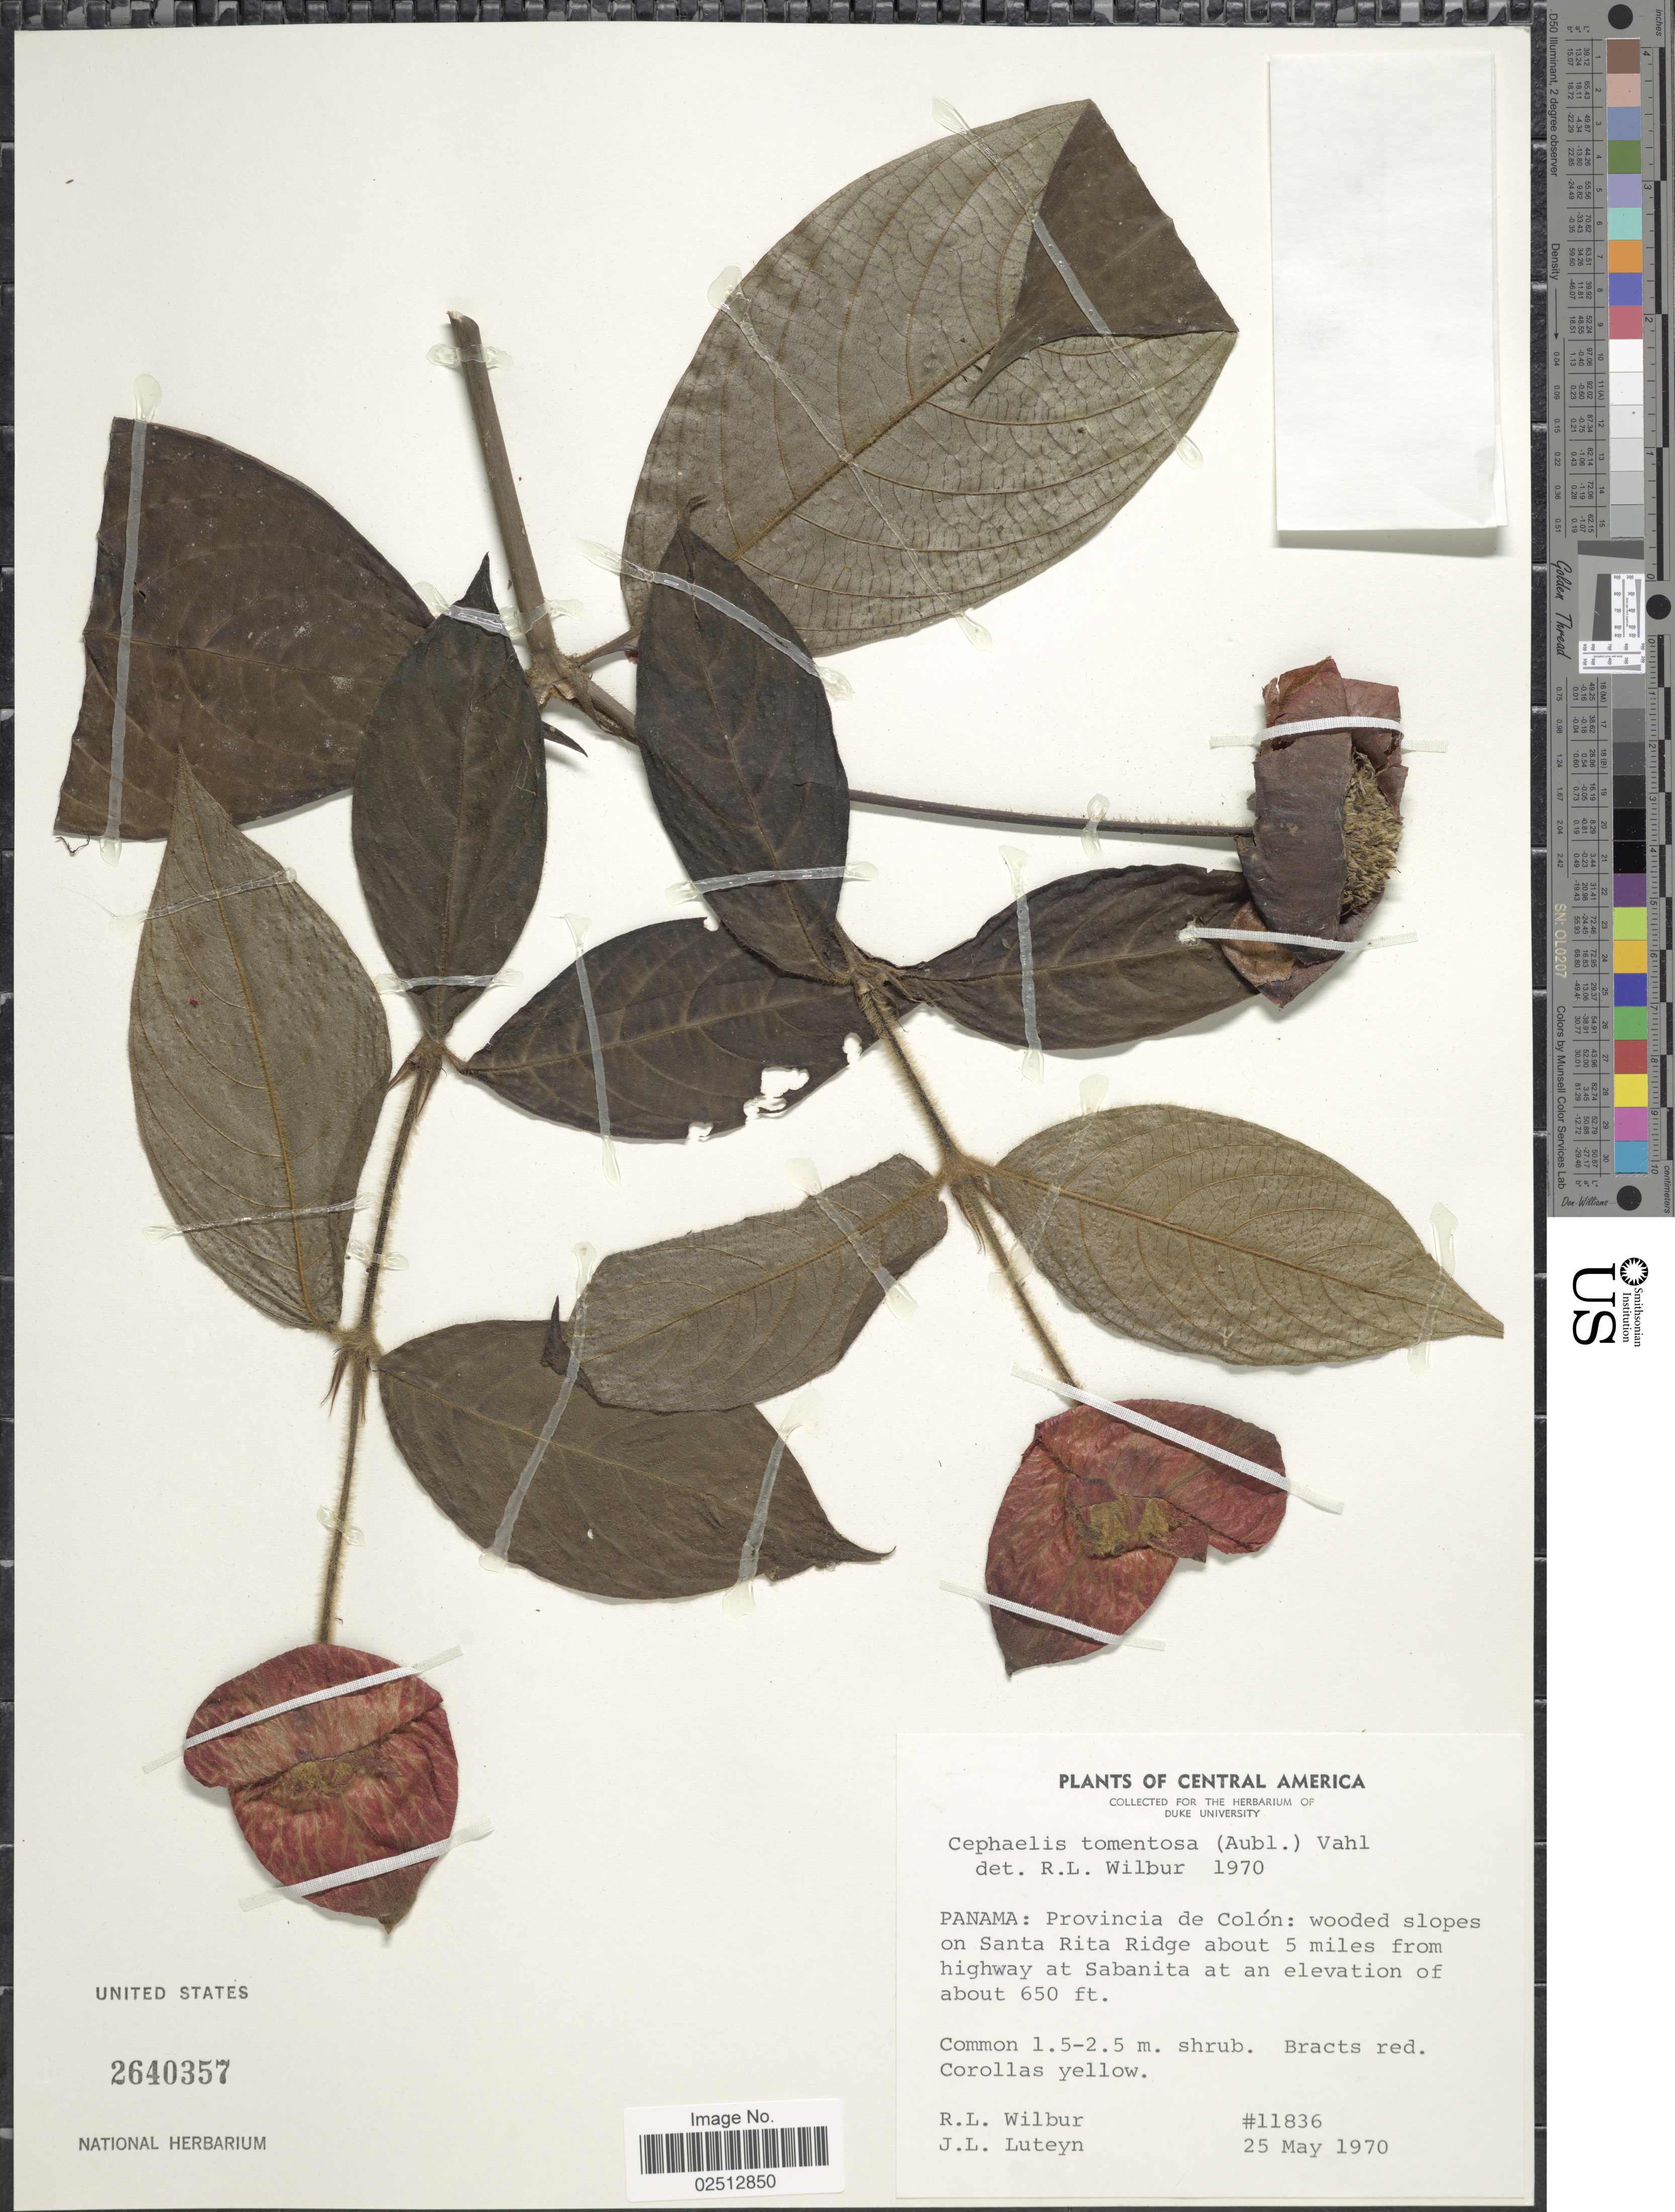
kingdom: Plantae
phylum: Tracheophyta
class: Magnoliopsida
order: Gentianales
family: Rubiaceae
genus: Psychotria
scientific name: Psychotria poeppigiana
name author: Müll. Arg.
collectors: R. L. Wilbur & J. L. Luteyn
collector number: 11836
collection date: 1970-05-25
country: Panama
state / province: Colón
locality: Provincia de Colon: wooded slopes on Santa Rita Ridge about 5 miles from highway at Sabanita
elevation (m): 198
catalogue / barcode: US 2640357